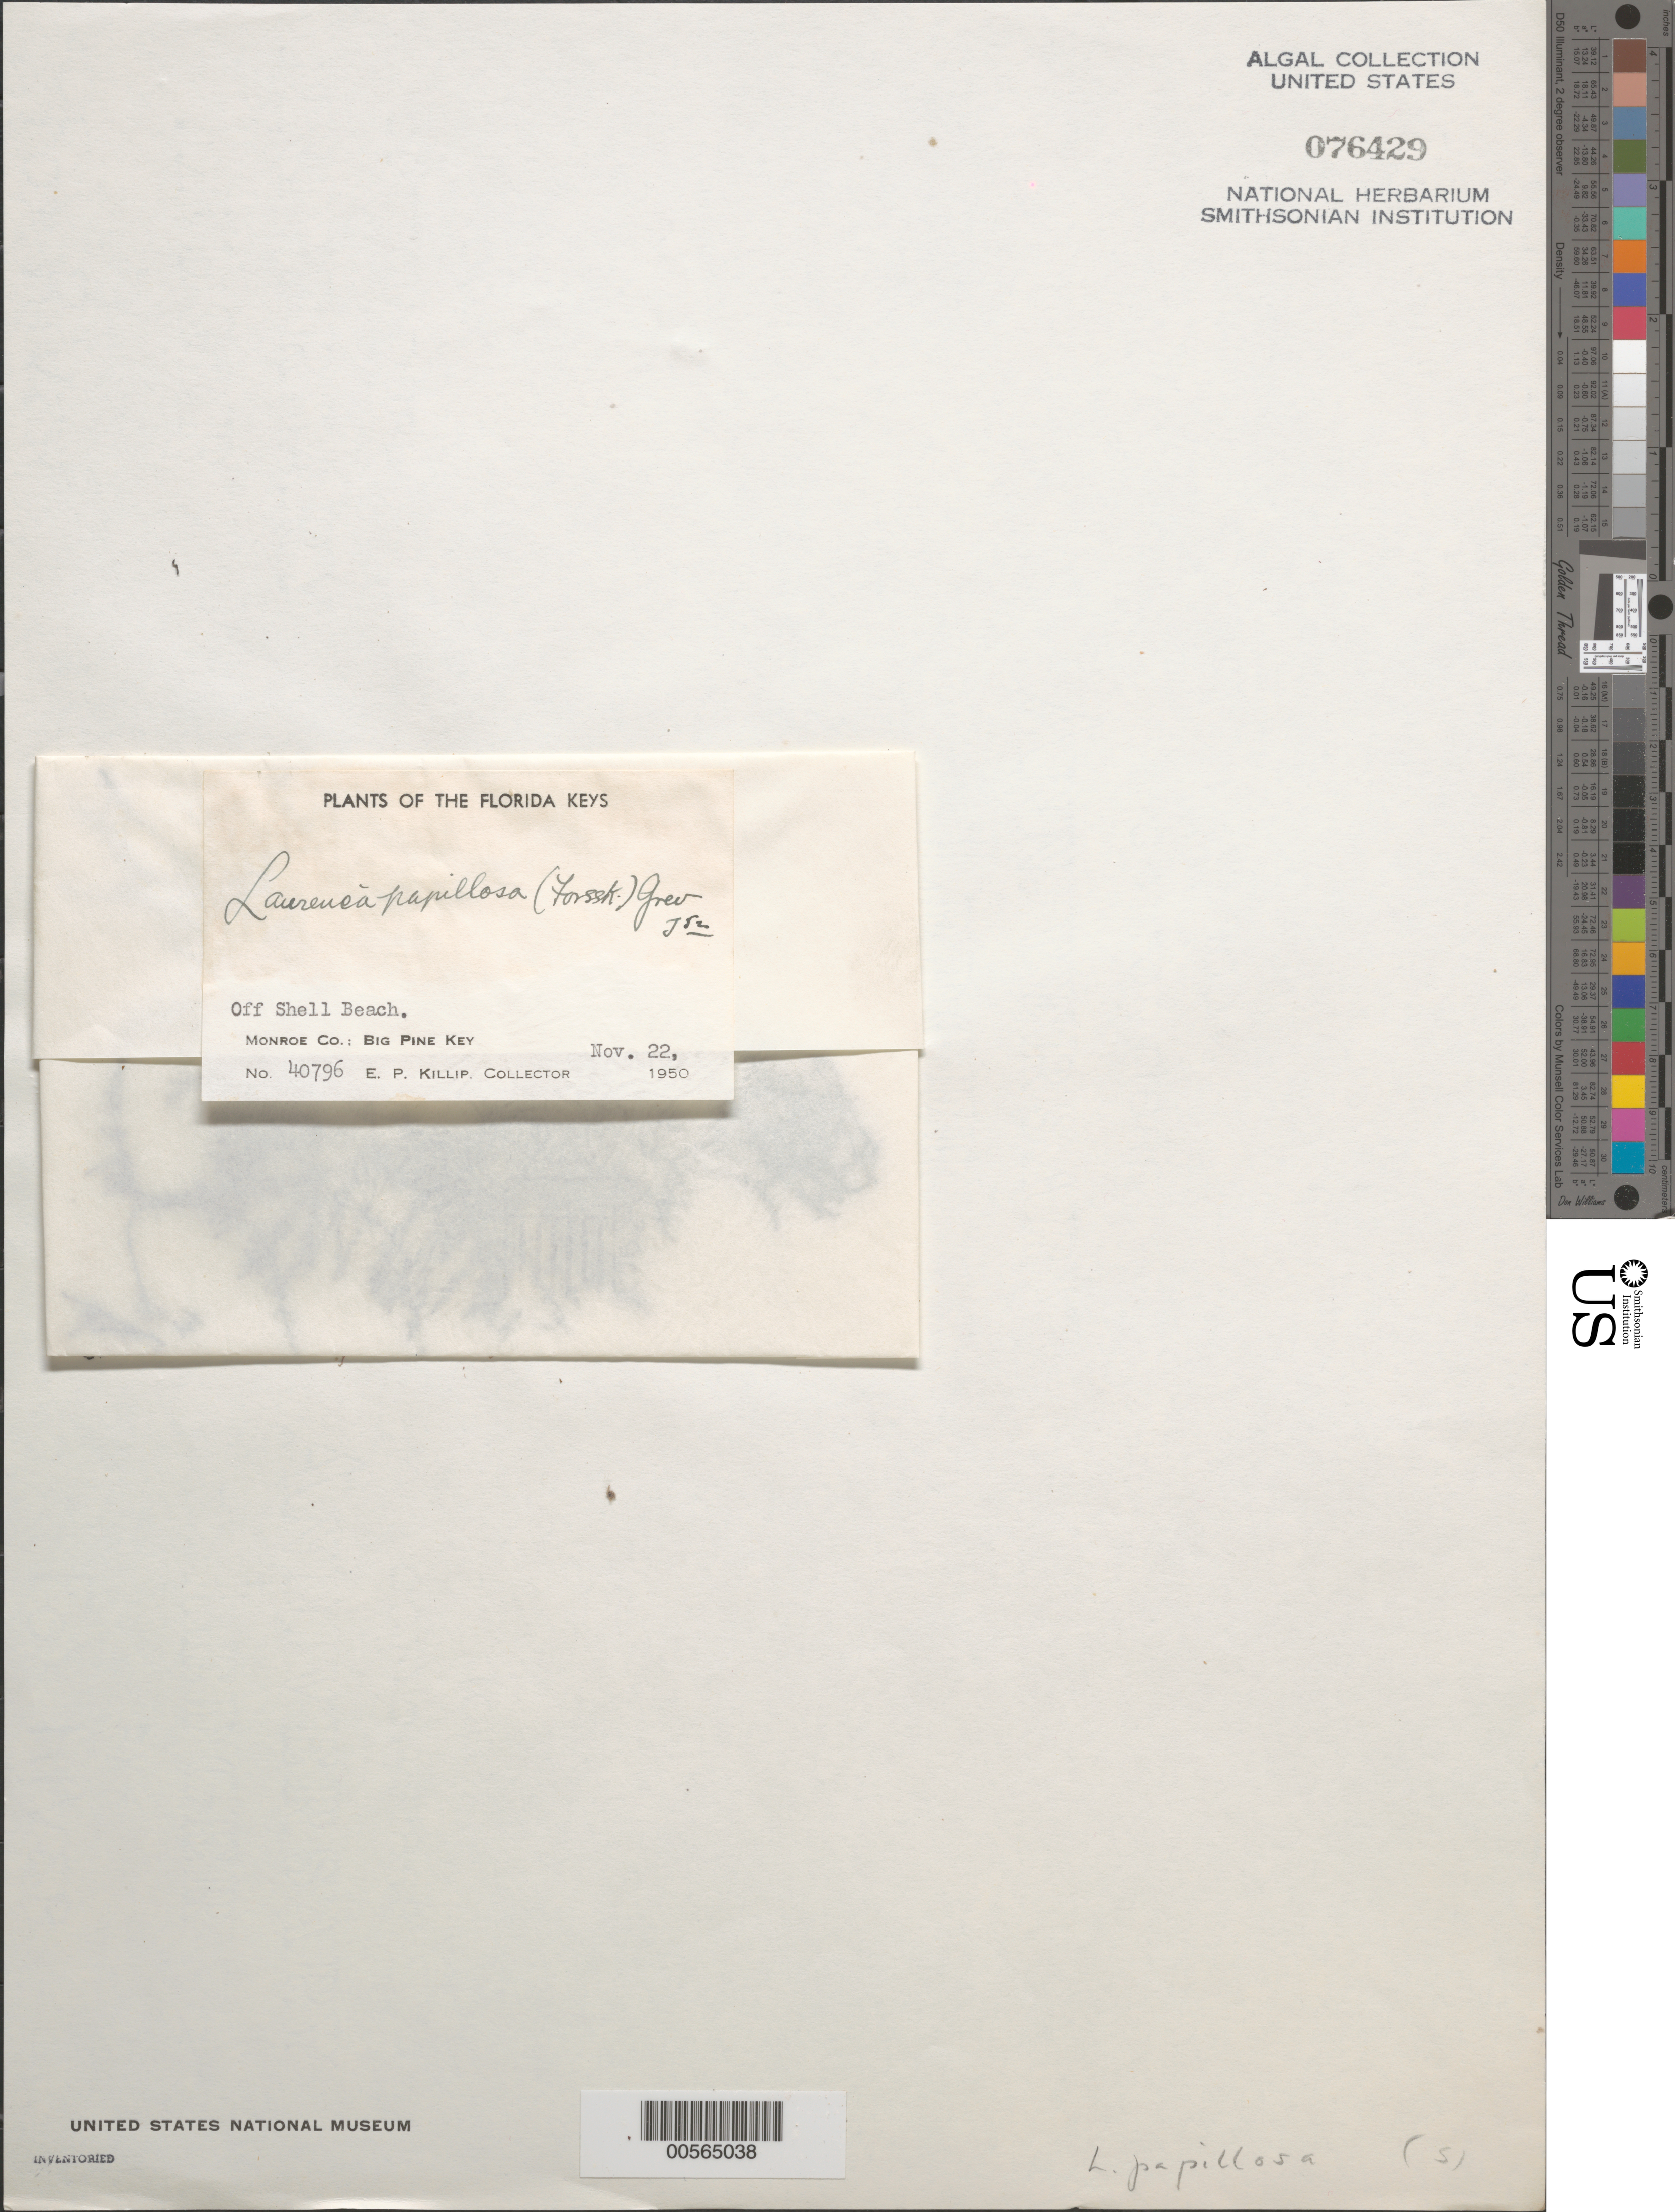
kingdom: Plantae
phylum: Rhodophyta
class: Florideophyceae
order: Ceramiales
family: Rhodomelaceae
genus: Palisada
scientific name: Palisada perforata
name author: (Bory) K.W. Nam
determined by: Algae name updating Project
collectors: E. P. Killip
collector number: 40796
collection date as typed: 22 Nov 1950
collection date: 1950-11-22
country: United States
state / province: Florida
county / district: Monroe County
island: Big Pine Key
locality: Off Shell Beach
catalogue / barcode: US 76429